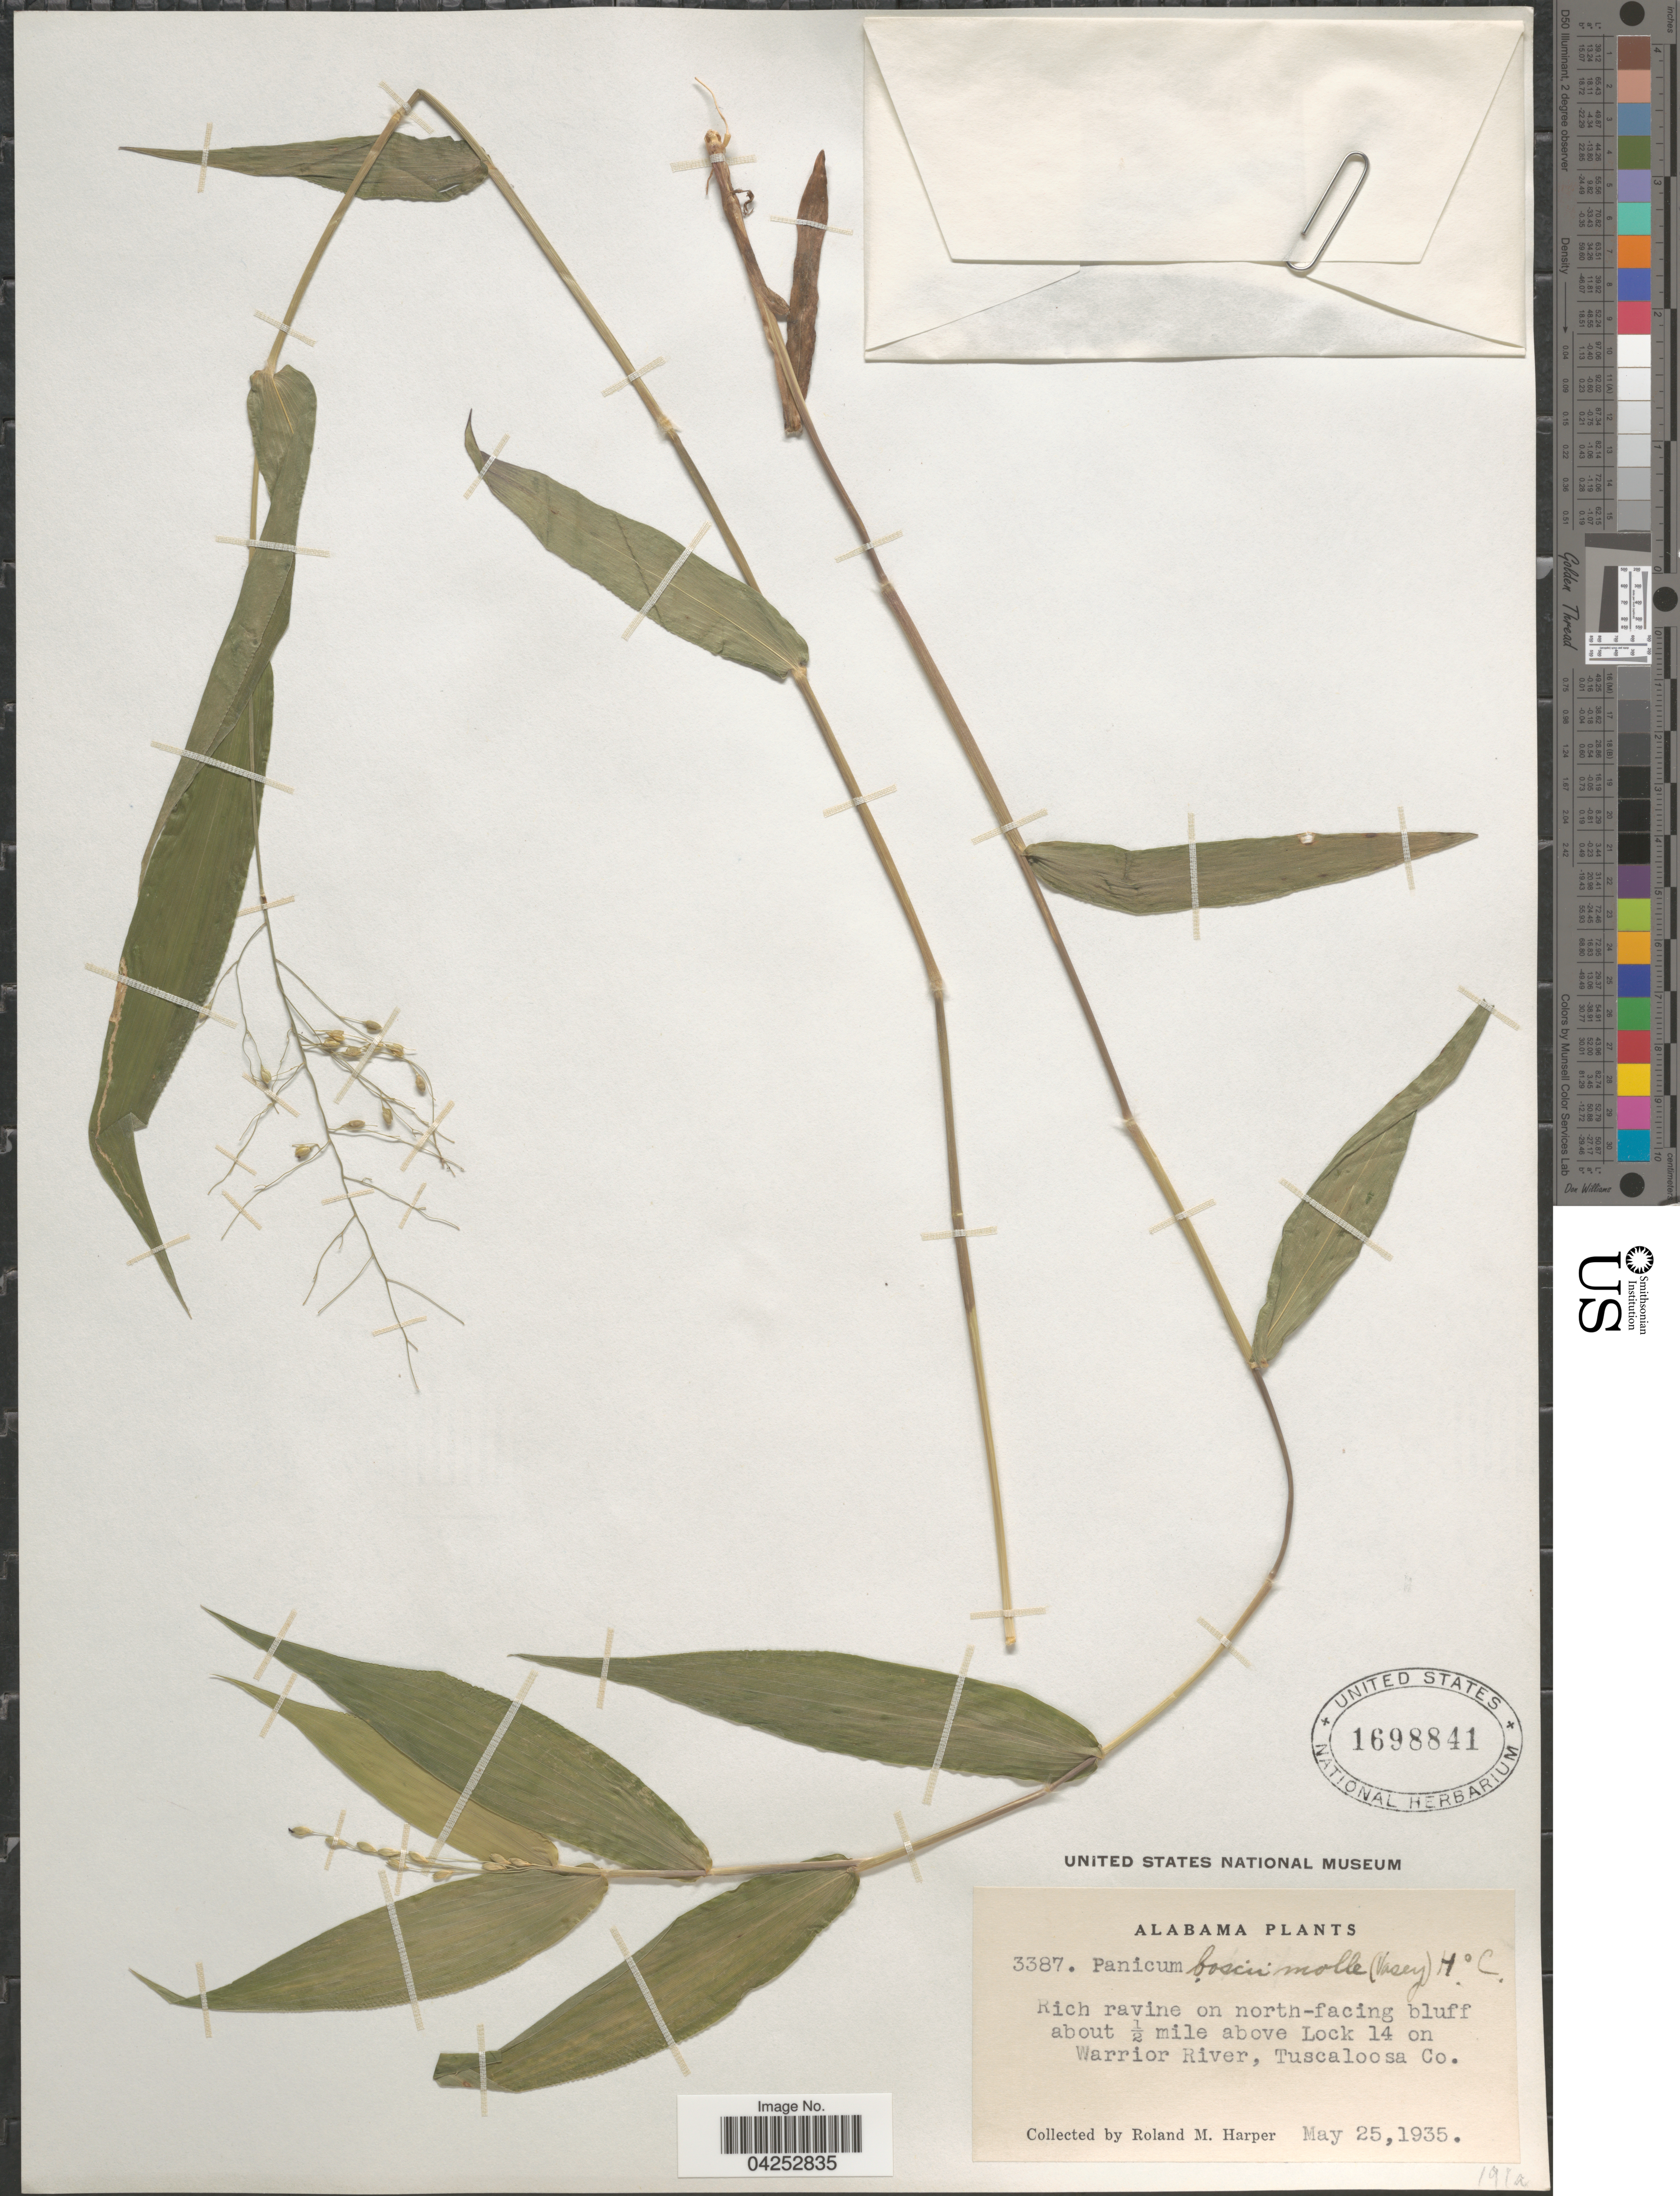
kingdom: Plantae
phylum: Tracheophyta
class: Liliopsida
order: Poales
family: Poaceae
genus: Dichanthelium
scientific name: Dichanthelium boscii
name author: (Poir.) Gould & C.A. Clark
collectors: R. M. Harper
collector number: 3387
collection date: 1935-05-25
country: United States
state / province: Alabama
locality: Rich ravine on north-facing bluff about ½ mile above Lock 14 on Warrior River, Tuscaloosa Co.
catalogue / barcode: US 1698841